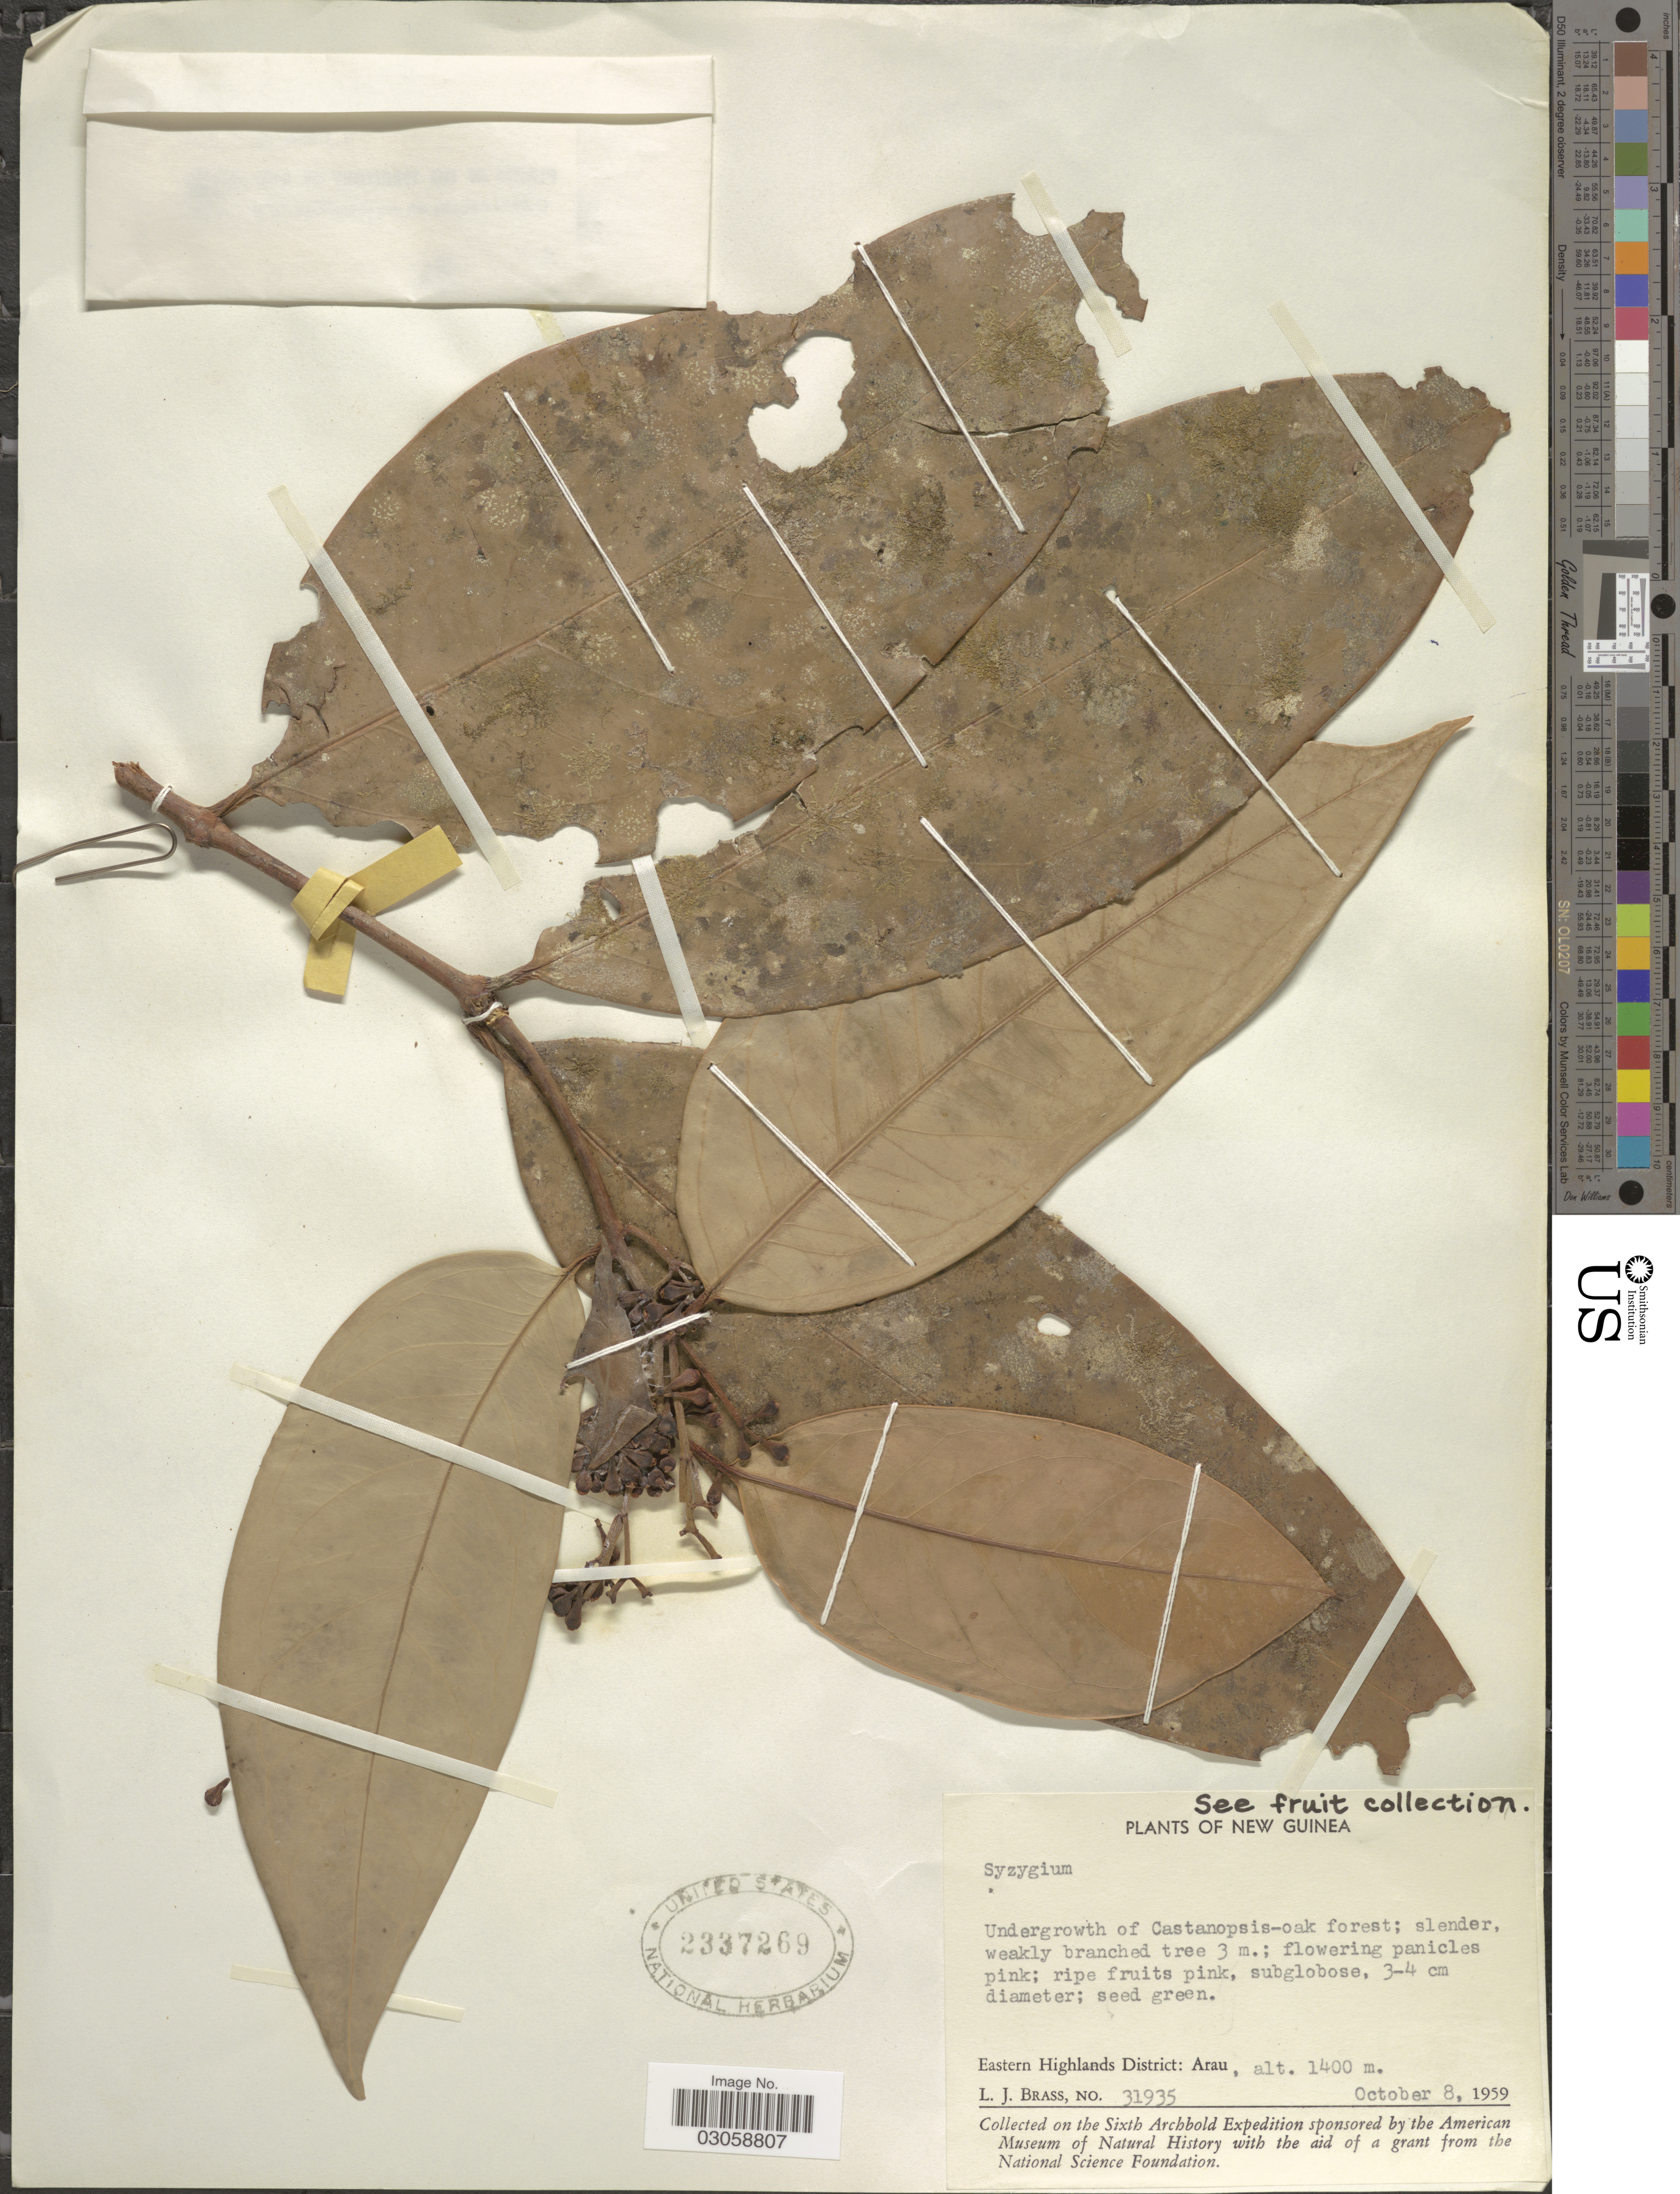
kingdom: Plantae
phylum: Tracheophyta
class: Magnoliopsida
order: Myrtales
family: Myrtaceae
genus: Syzygium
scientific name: Syzygium sp.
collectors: L. J. Brass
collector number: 31935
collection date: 1959-10-08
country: Papua New Guinea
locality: New Guinea, Eastern Highlands District: Arau.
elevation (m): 1400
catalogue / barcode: US 2337269